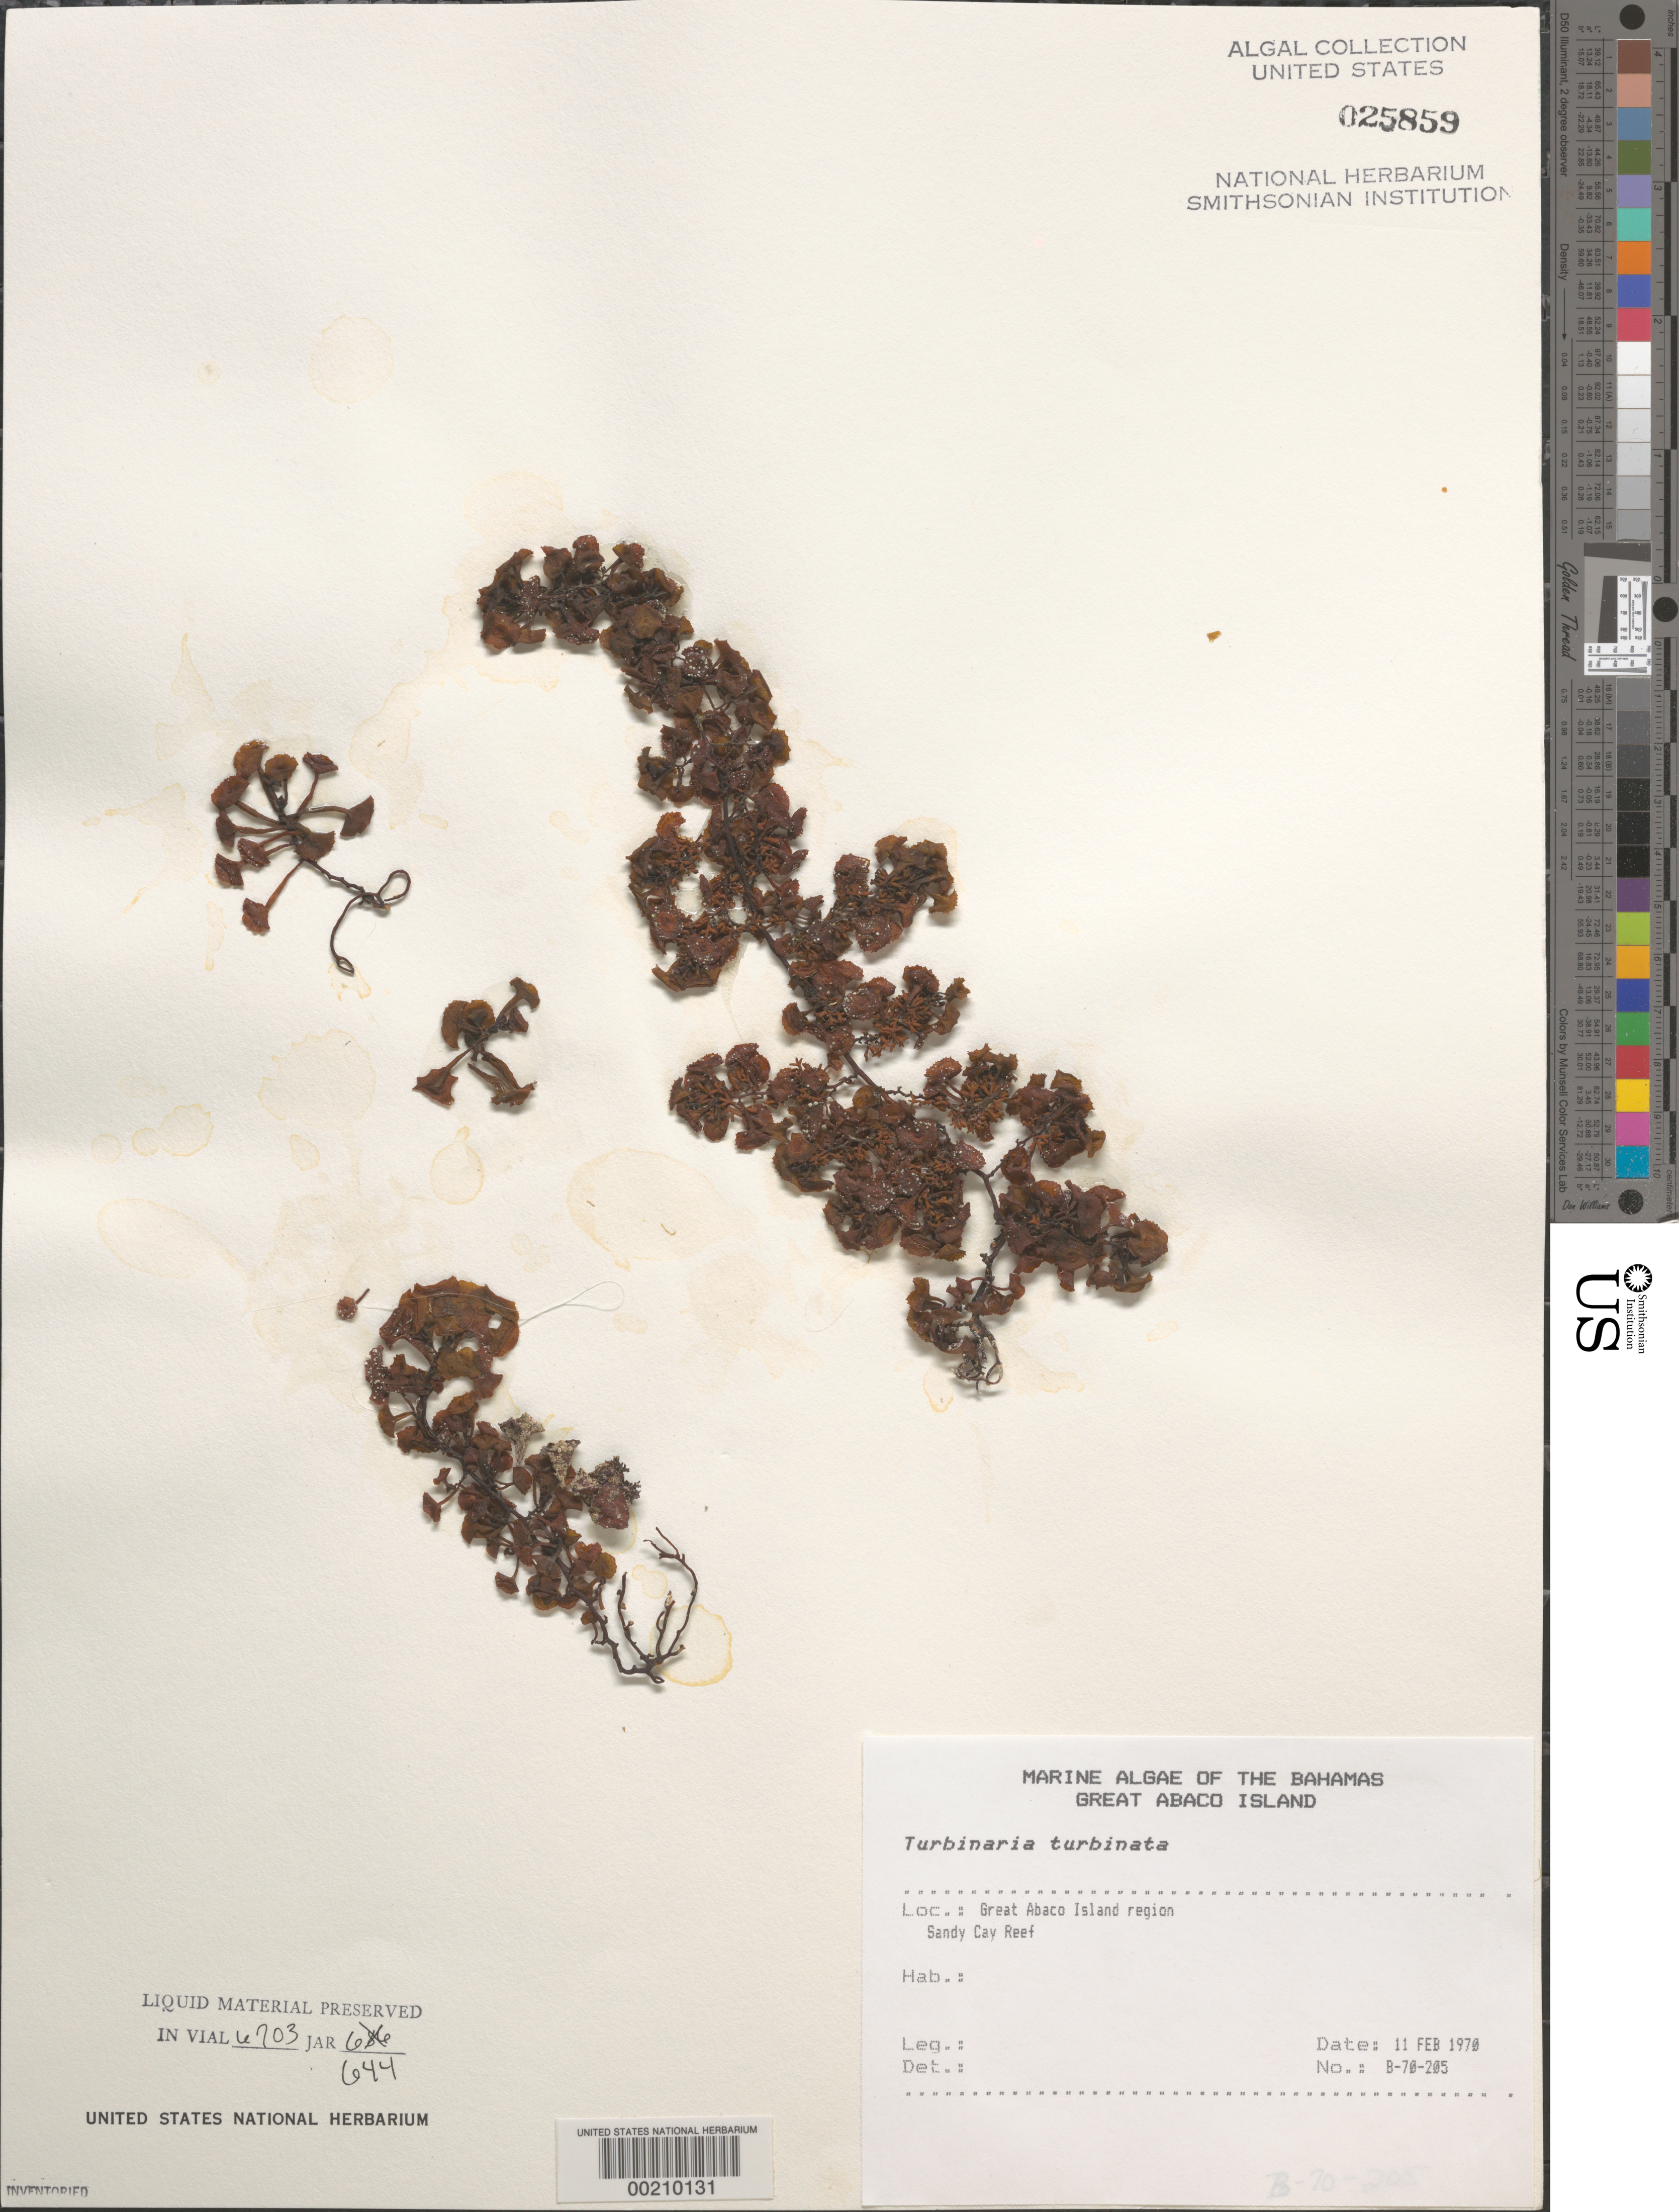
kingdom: Chromista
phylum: Ochrophyta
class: Phaeophyceae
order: Fucales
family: Sargassaceae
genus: Turbinaria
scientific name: Turbinaria turbinata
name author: (L.) Kuntze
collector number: B-70-205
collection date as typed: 11 Feb 1970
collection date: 1970-02-11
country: Bahamas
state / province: Abaco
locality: Sandy cay reef, great abaco island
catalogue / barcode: US 25859